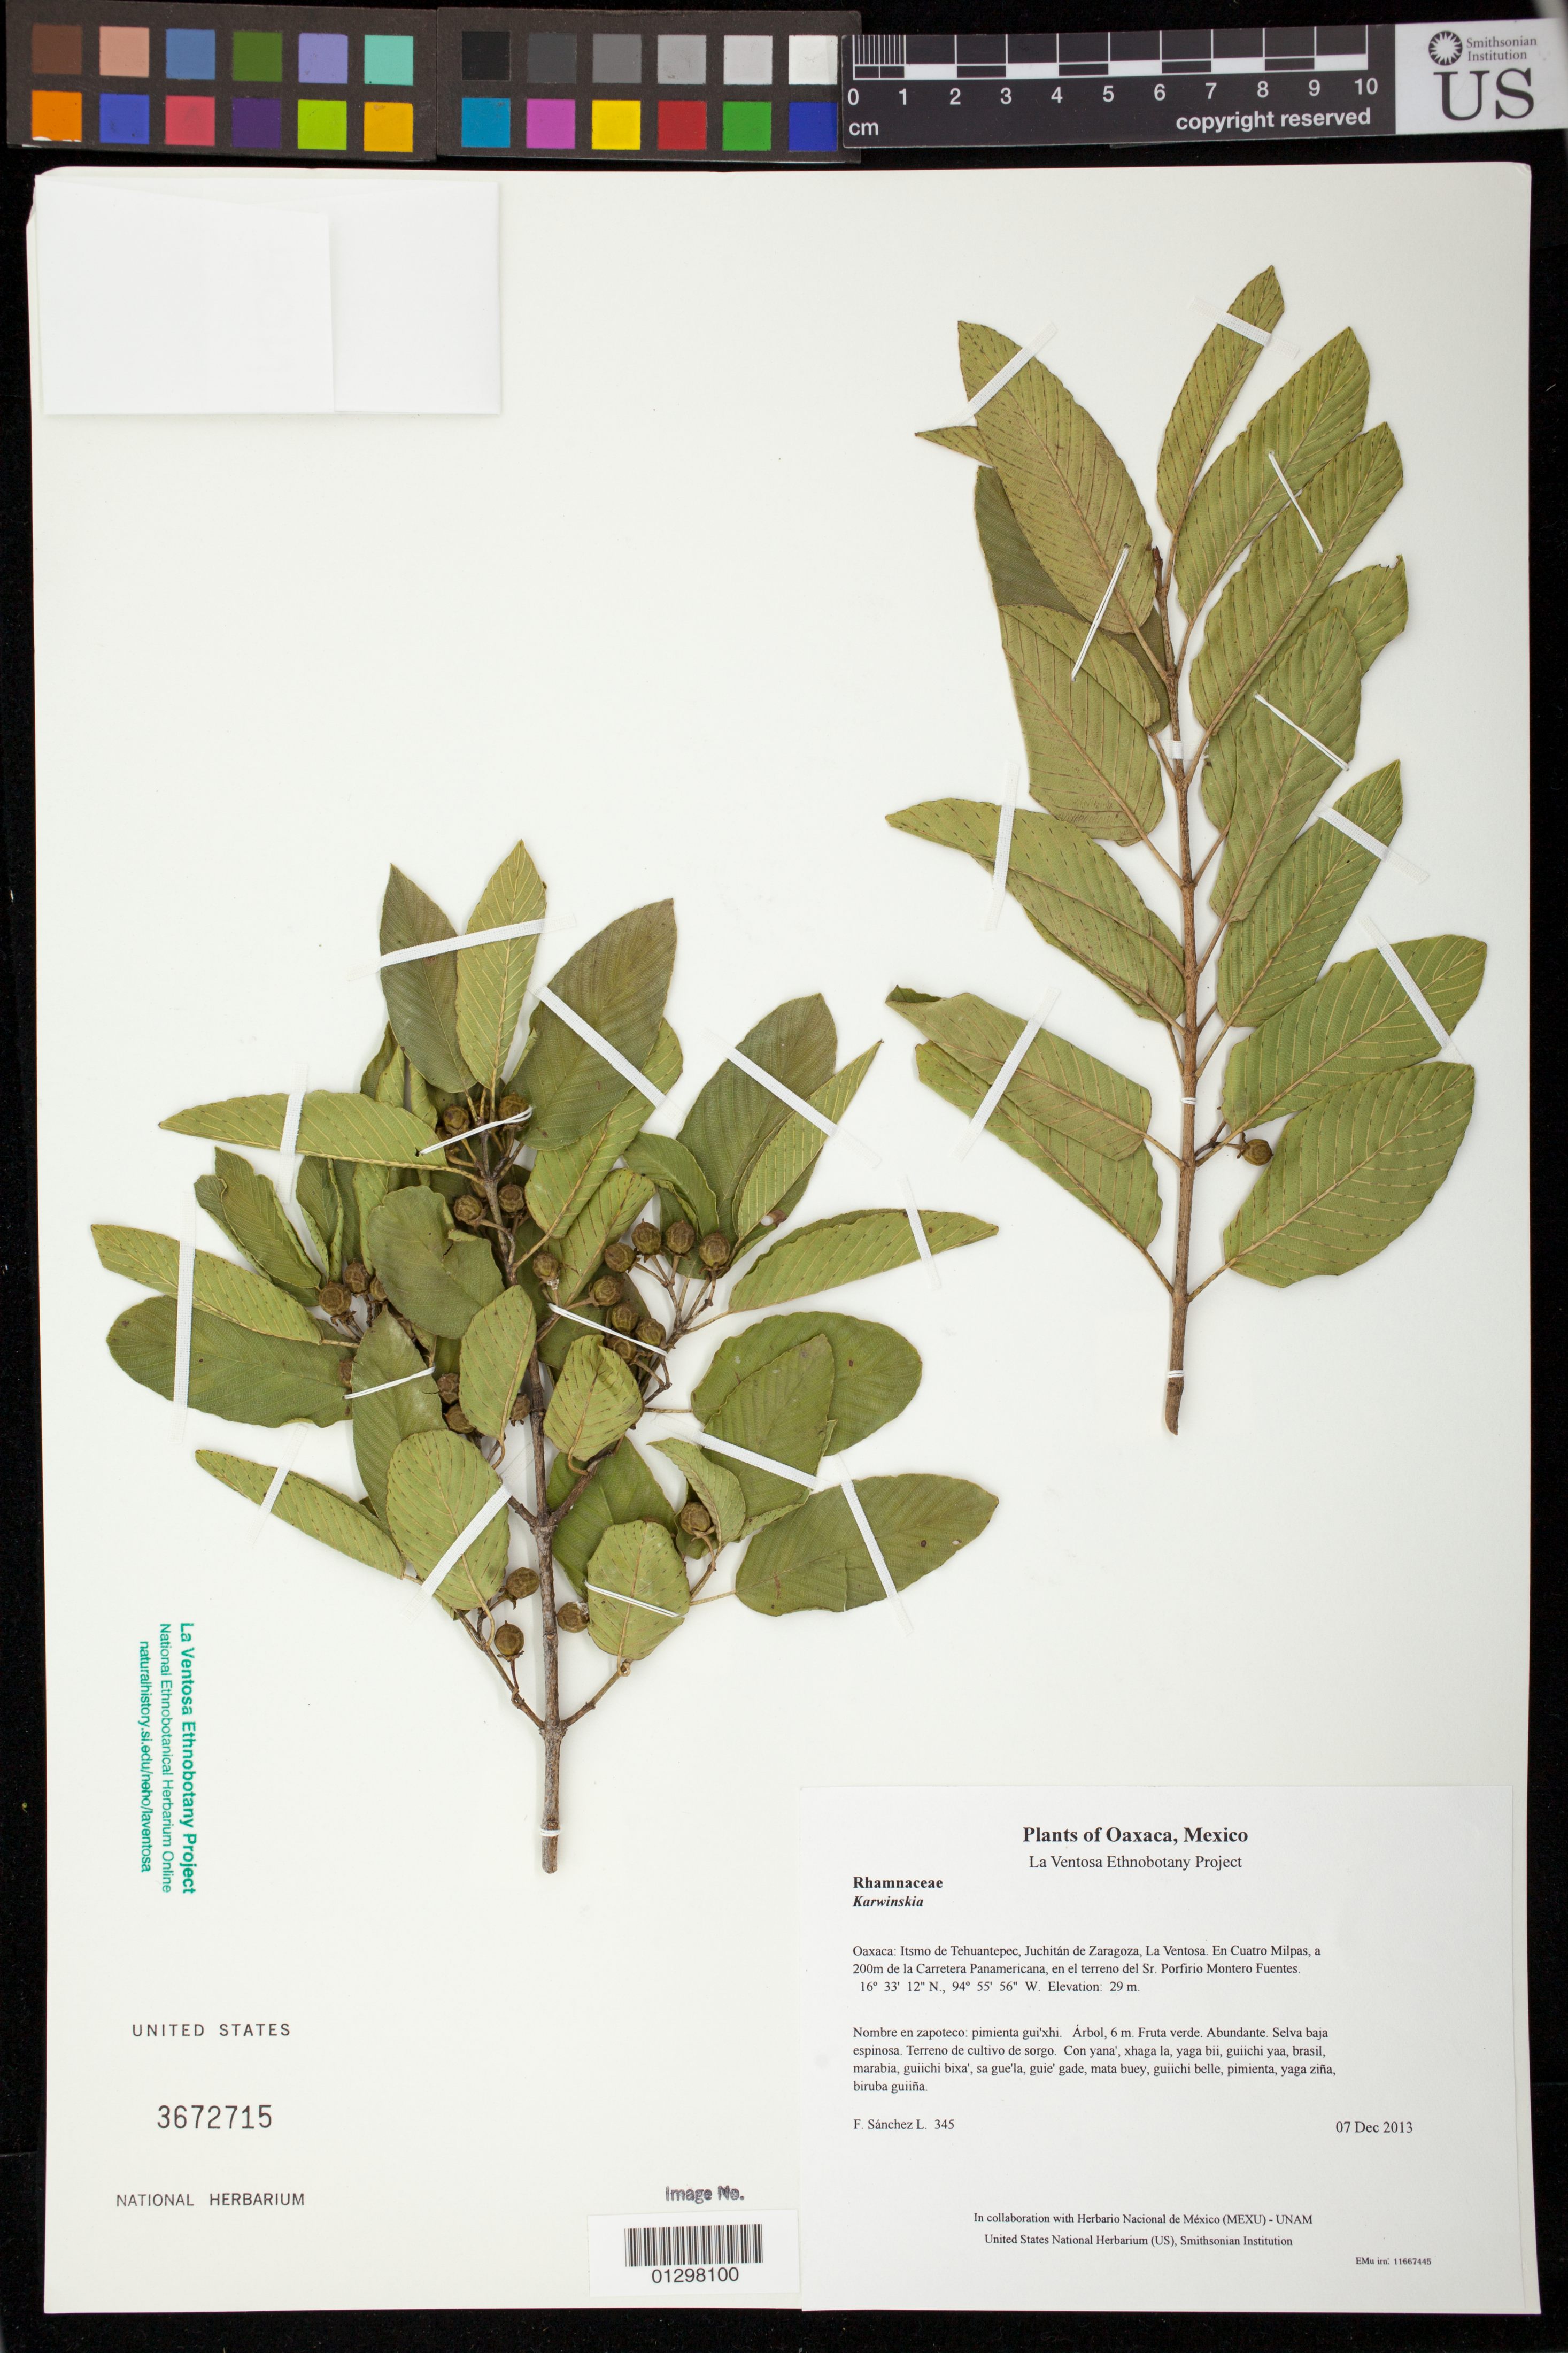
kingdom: Plantae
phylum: Tracheophyta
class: Magnoliopsida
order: Rosales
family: Rhamnaceae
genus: Karwinskia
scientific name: Karwinskia calderonii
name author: Standl.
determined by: Velasco G., Kenia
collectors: F. Sánchez L.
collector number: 345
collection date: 2013-12-07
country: Mexico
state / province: Oaxaca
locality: Itsmo de Tehuantepec, Juchitán de Zaragoza, La Ventosa. En Cuatro Milpas, a 200m de la Carretera Panamericana, en el terreno del Sr. Porfirio Montero Fuentes.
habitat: Selva baja espinosa. Terreno de cultivo de sorgo.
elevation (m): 29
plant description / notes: JEBOT, MEXU, SERO, US; Yaga. 6 m. Cuaananaxhi naga'. Stale.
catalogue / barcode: US 3672715